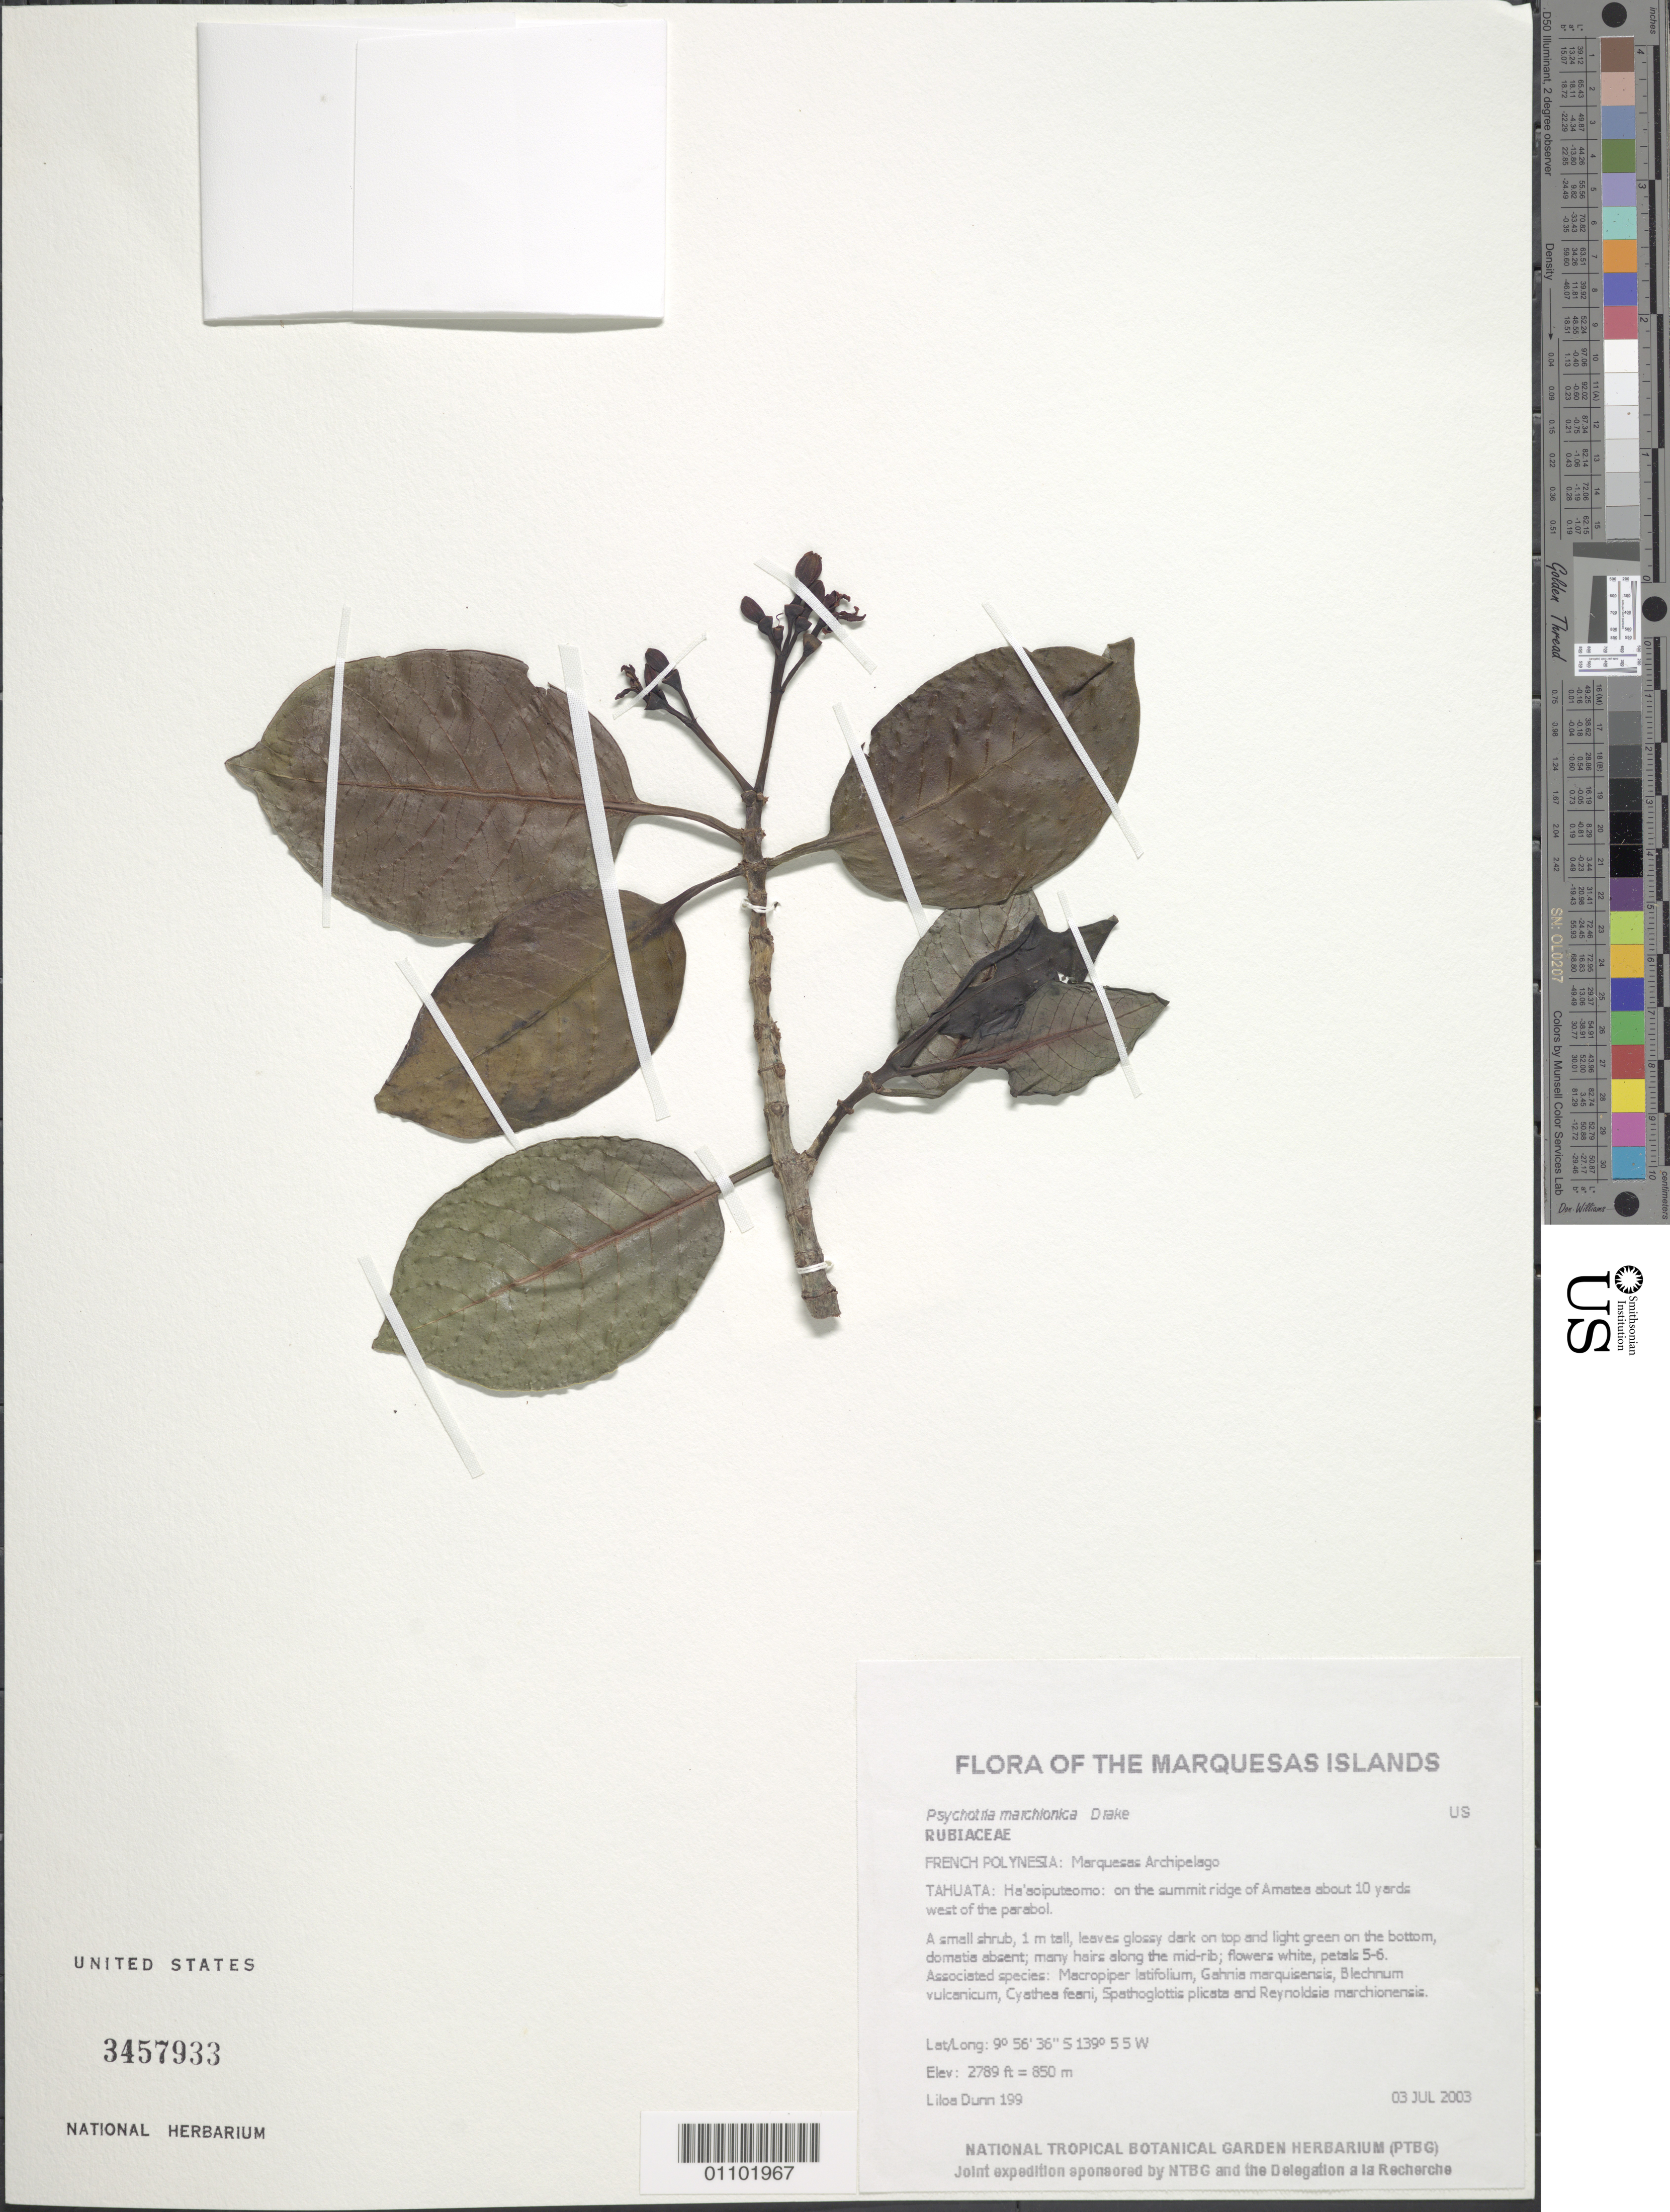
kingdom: Plantae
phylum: Tracheophyta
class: Magnoliopsida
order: Gentianales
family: Rubiaceae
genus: Psychotria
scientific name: Psychotria marchionica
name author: Drake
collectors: L. Dunn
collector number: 199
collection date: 2003-07-03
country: French Polynesia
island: Tahuata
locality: Ha'aoiputeomo: on the summit ridge of Amatea about 10 yards west of the parabol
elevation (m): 850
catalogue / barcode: US 3457933